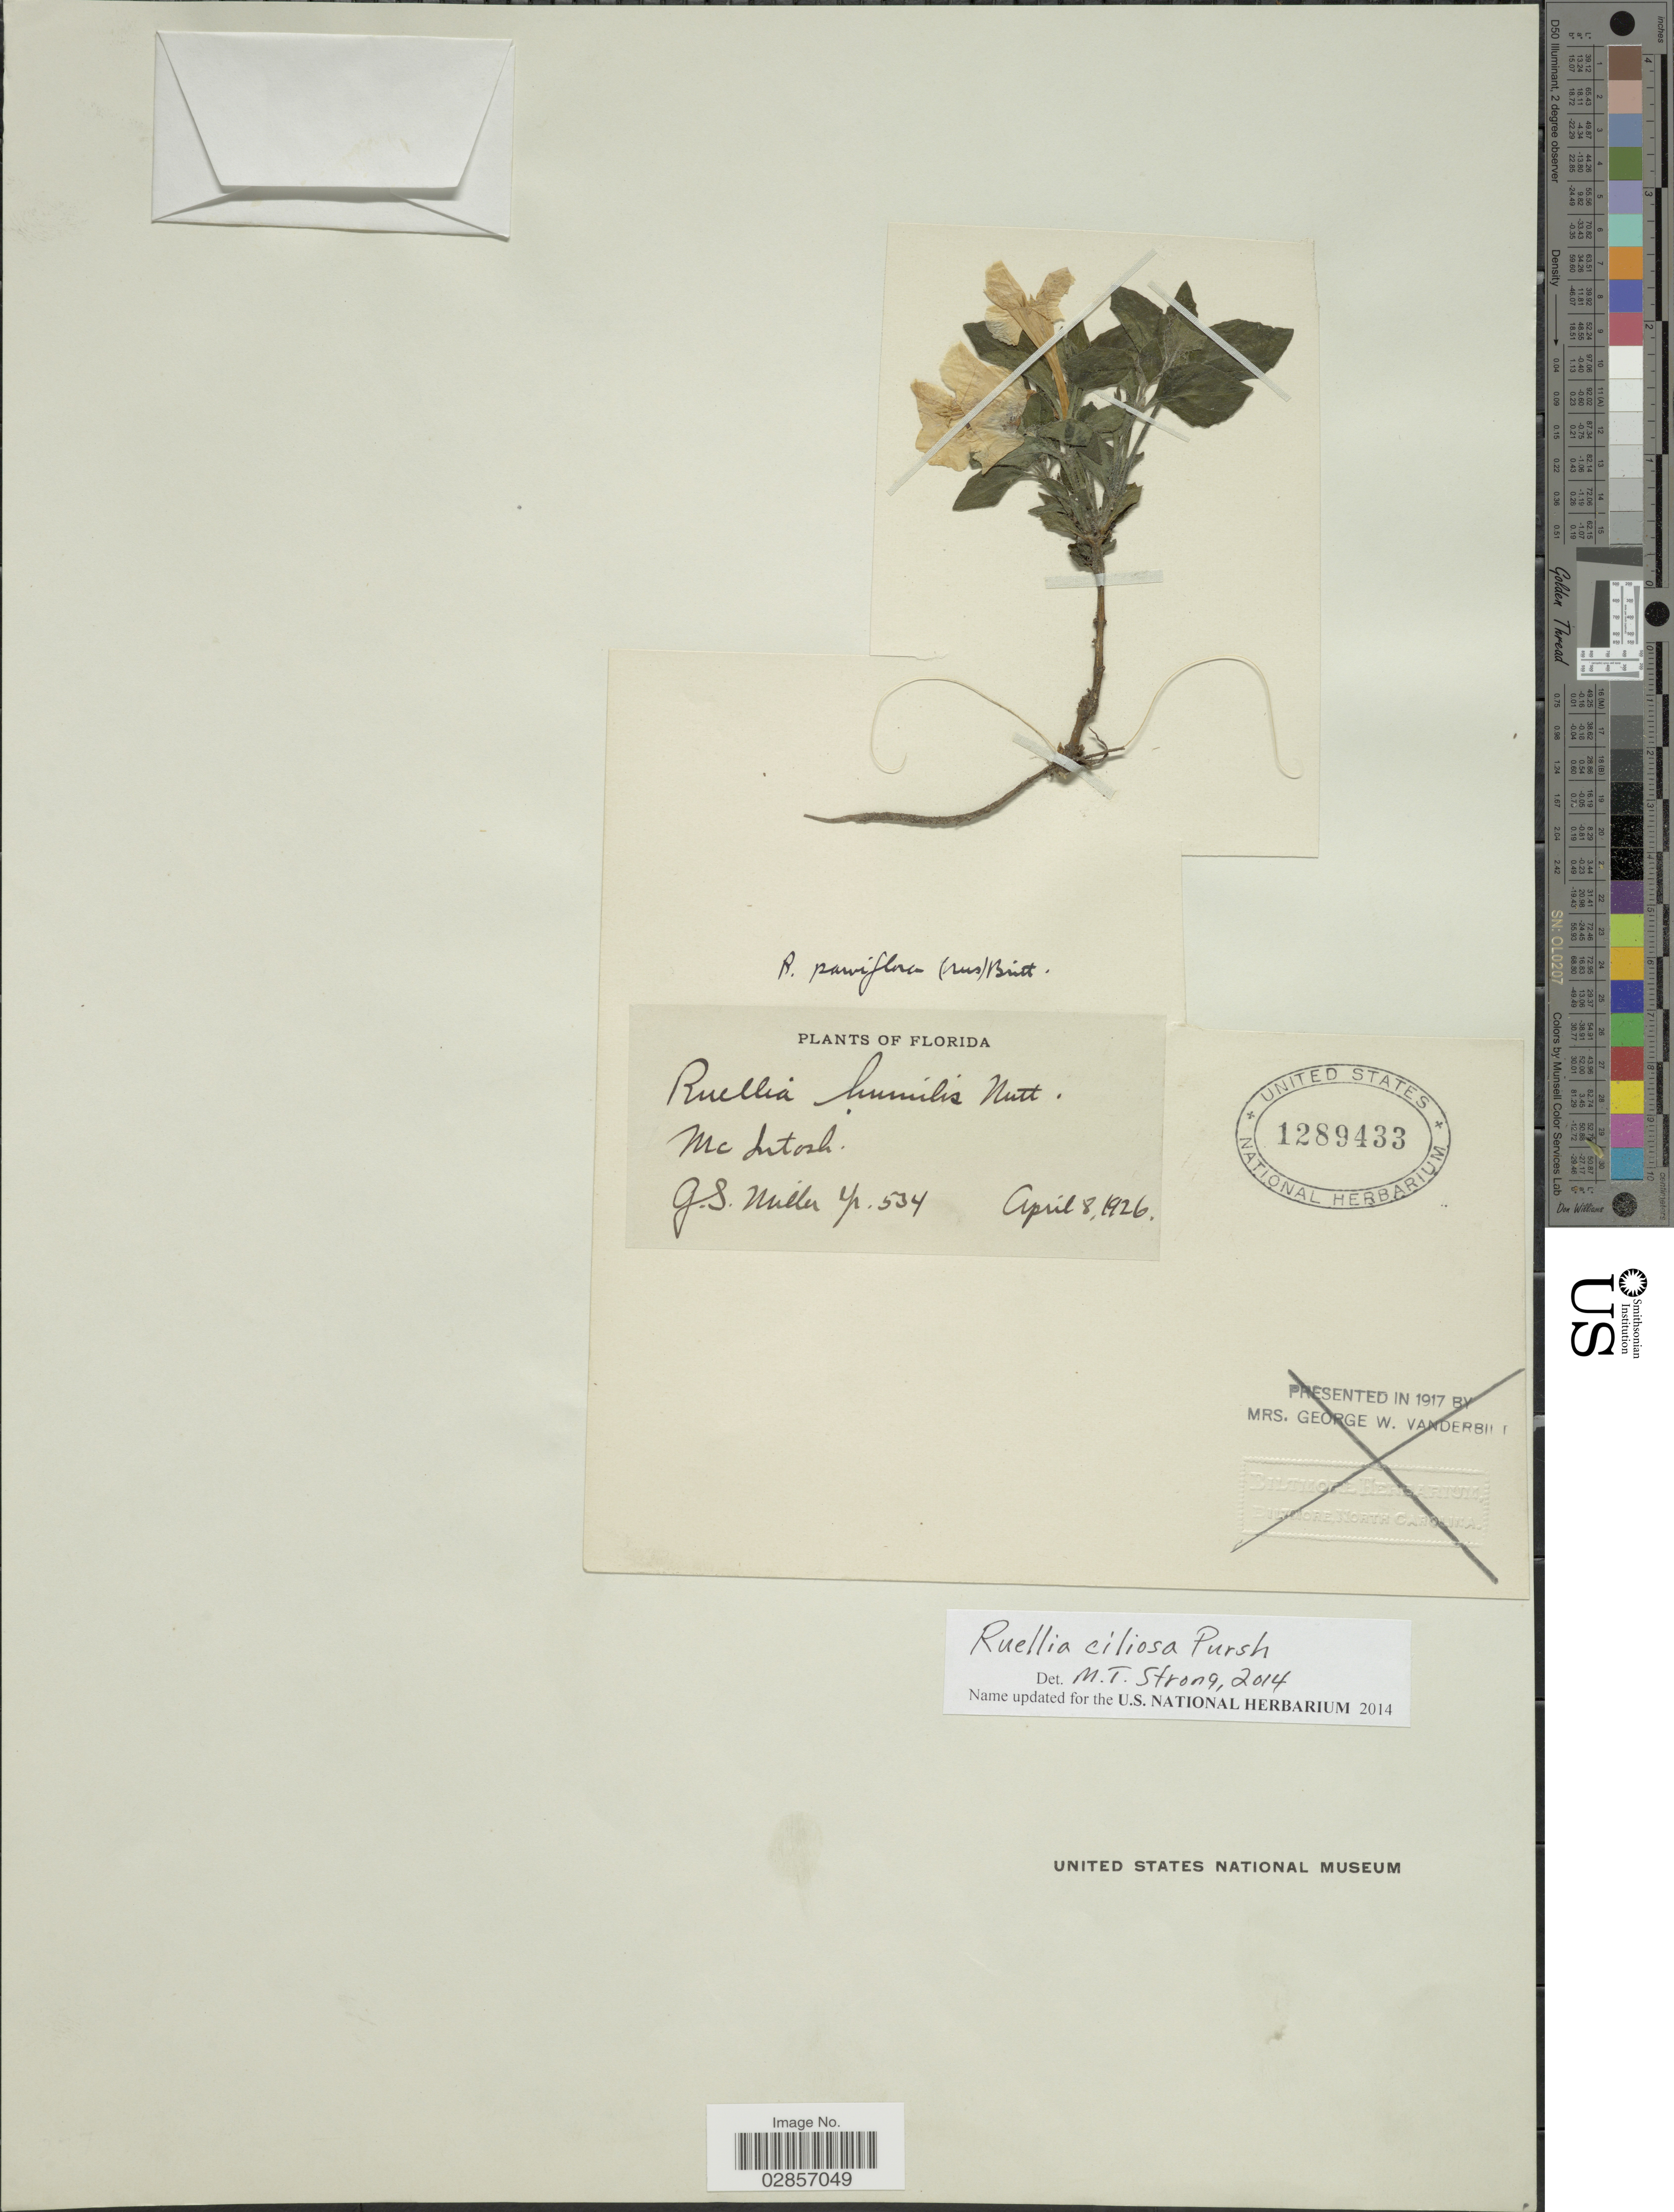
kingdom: Plantae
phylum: Tracheophyta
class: Magnoliopsida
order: Lamiales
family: Acanthaceae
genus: Ruellia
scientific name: Ruellia ciliosa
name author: Pursh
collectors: G. S. Miller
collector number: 534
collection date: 1926-04-08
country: United States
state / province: Florida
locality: Mc Intosh.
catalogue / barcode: US 1289433